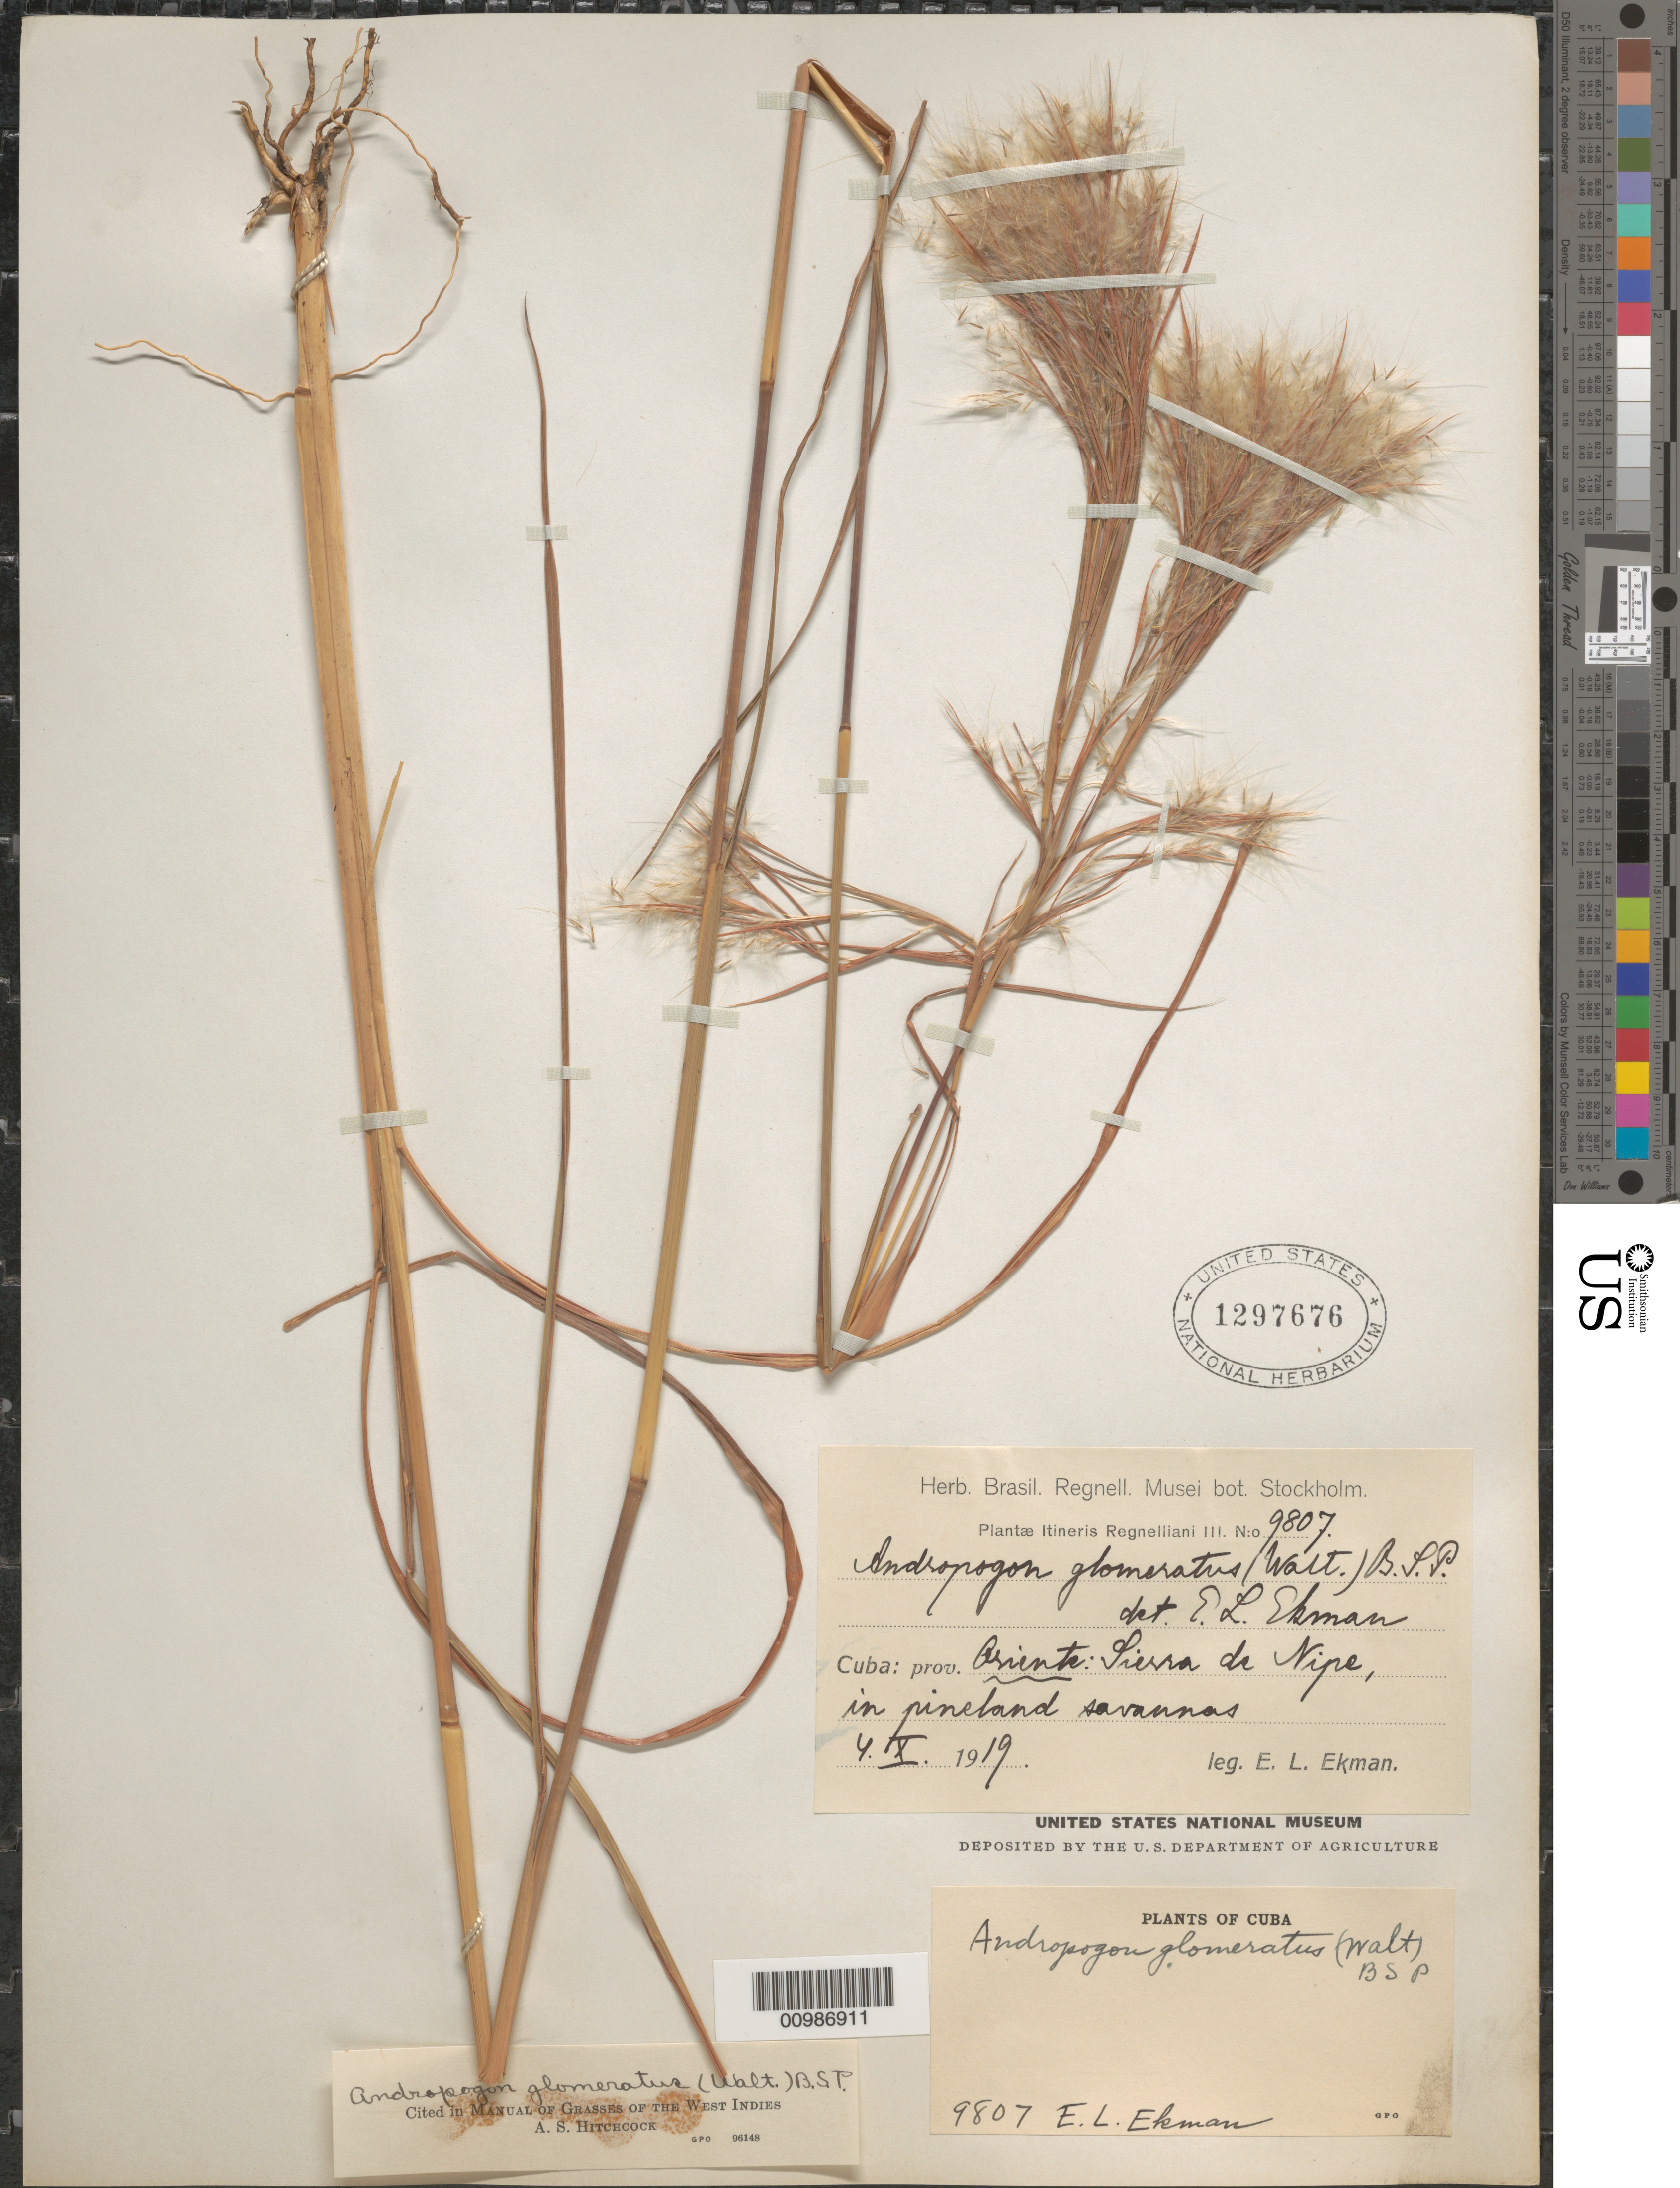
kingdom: Plantae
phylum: Tracheophyta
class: Liliopsida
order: Poales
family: Poaceae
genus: Andropogon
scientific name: Andropogon glomeratus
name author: (Walter) Britton, Stearns & Poggenb.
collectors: E. L. Ekman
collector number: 9807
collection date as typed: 04 Oct 1919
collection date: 1919-10-04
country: Cuba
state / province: Holguín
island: Cuba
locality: Sierra de Nipe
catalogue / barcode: US 1297676